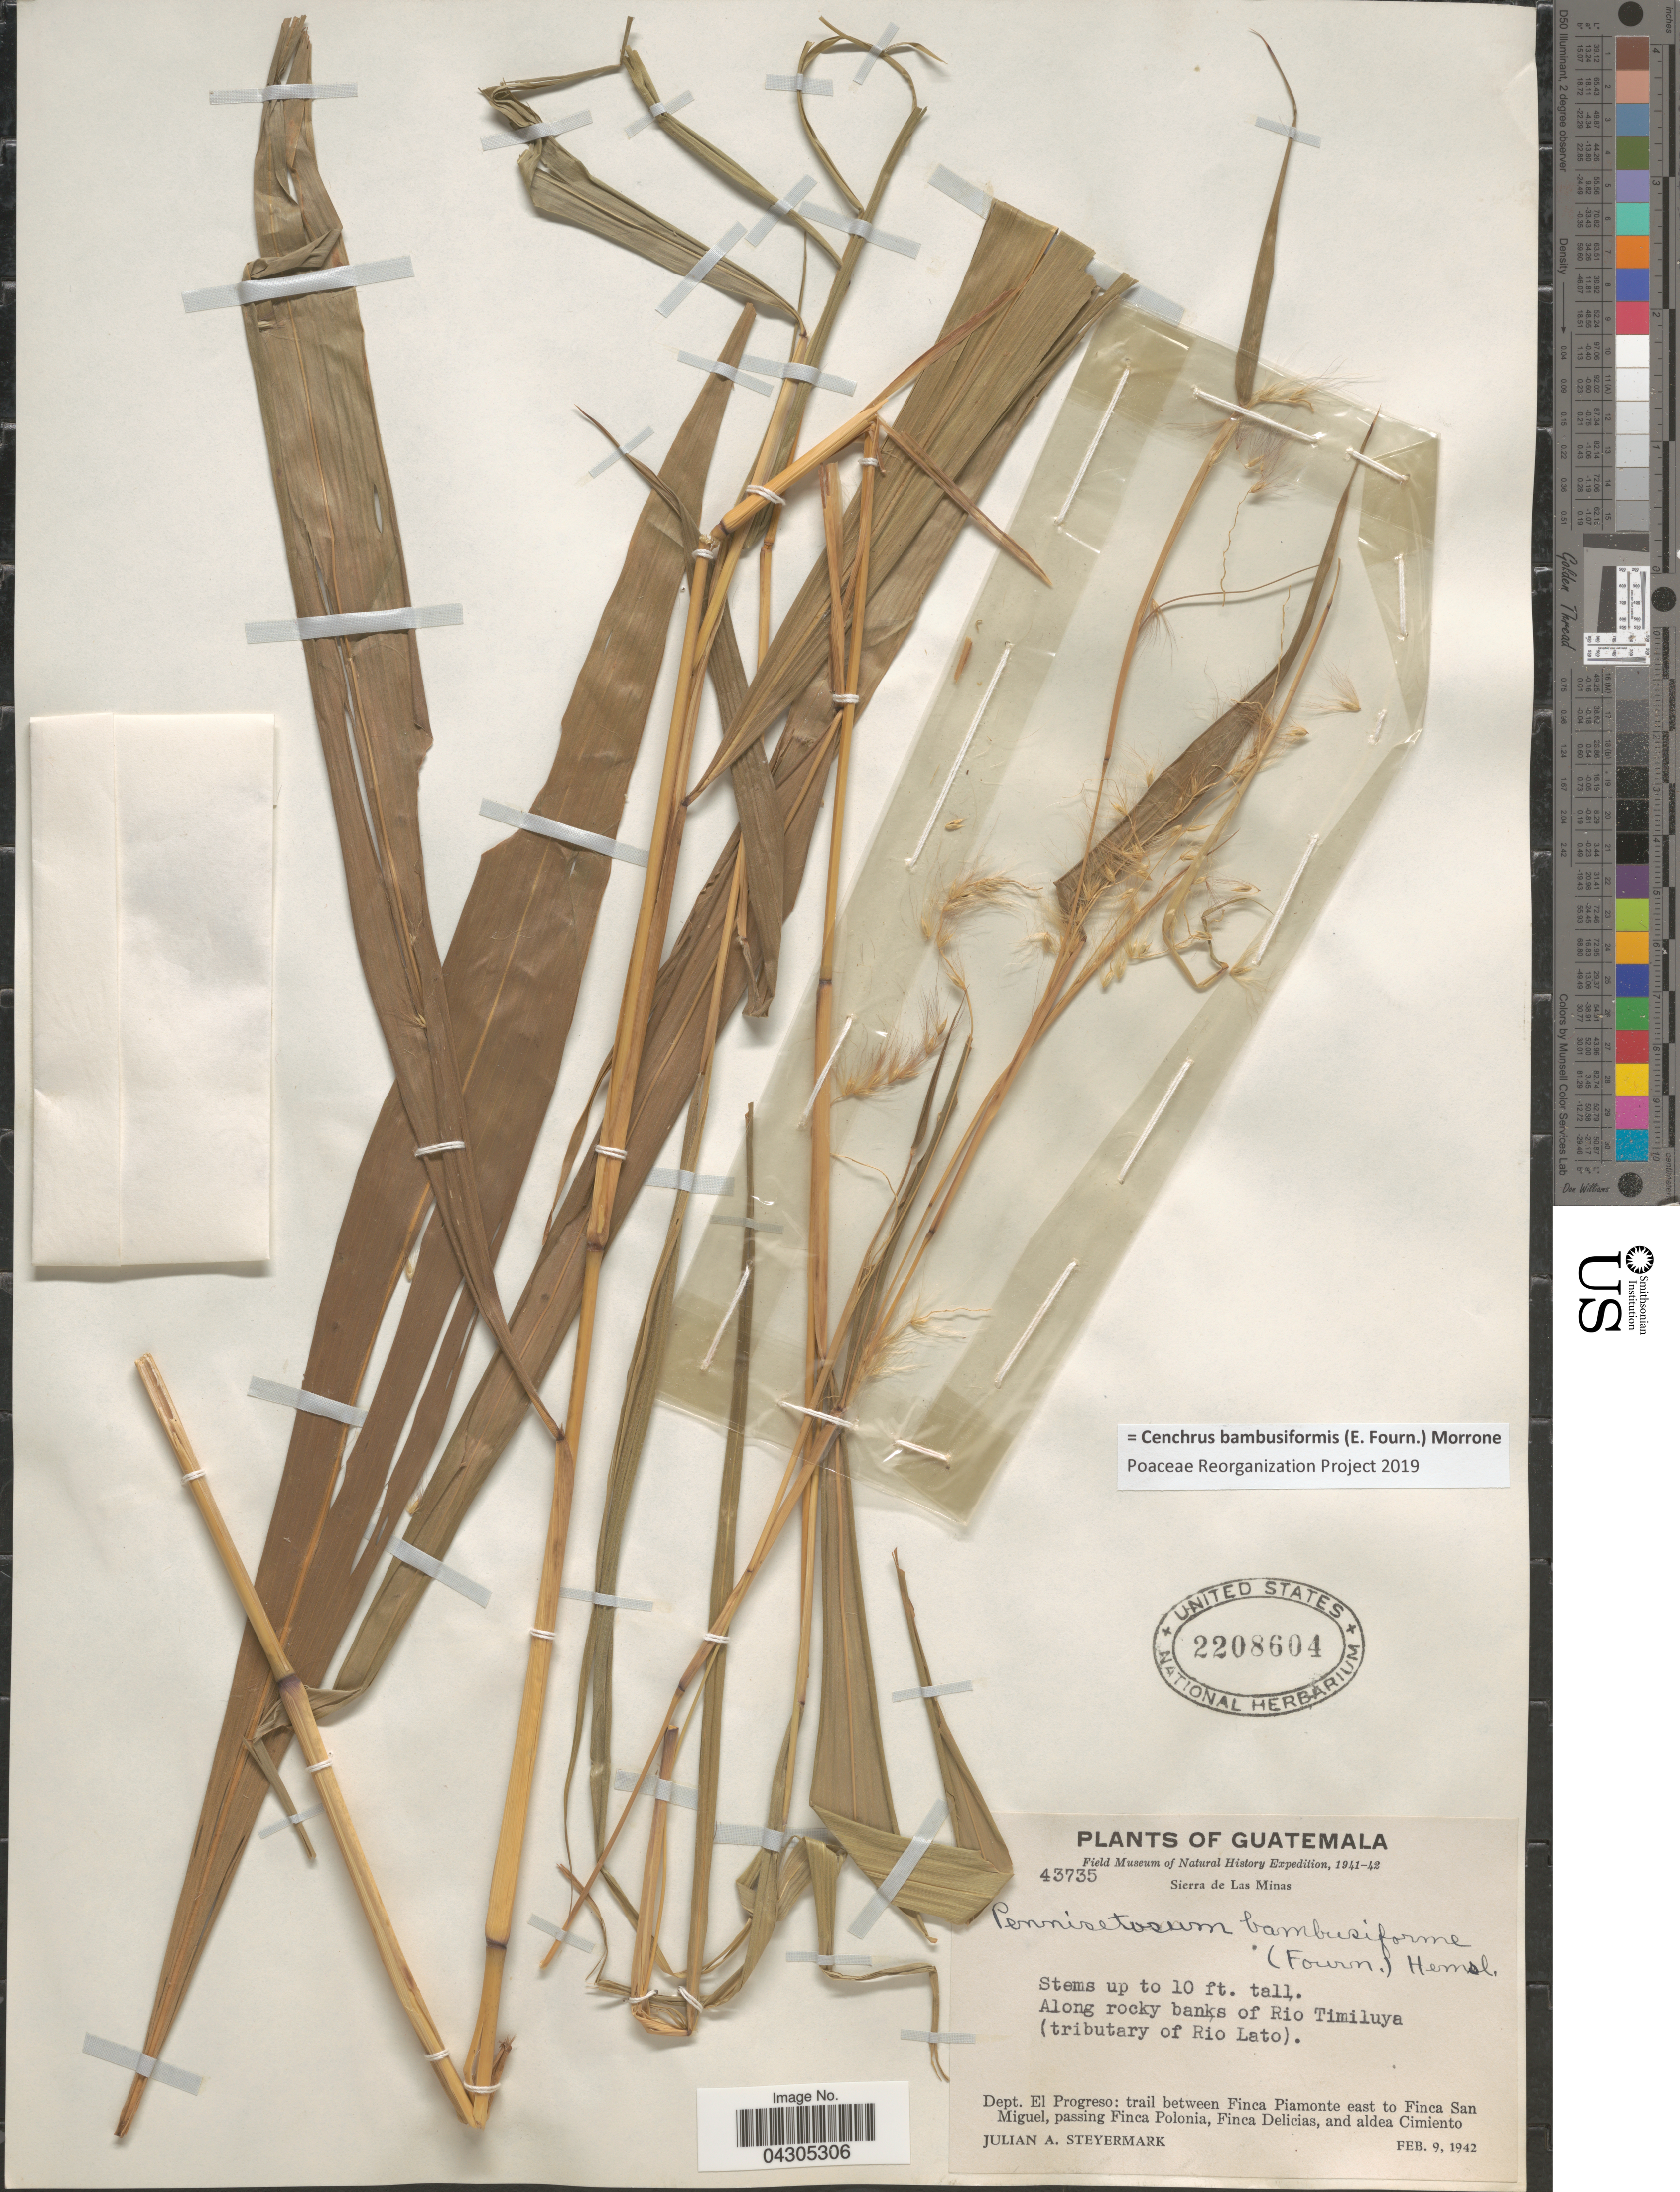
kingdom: Plantae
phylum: Tracheophyta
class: Liliopsida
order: Poales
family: Poaceae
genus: Cenchrus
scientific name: Cenchrus bambusiformis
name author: (E. Fourn.) Morrone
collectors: J. Steyermark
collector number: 43735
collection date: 1942-02-09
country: Guatemala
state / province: El Progreso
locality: Field Museum of Natural History Expedition, 1941-42. Sierra de Las Minas. Along rocky banks of Rio Timiluya (tributary of Rio Lato). Dept. El Progreso: trail between Finca Piamonte east to Finca San Miguel, passing Finca Polonia, Finca Delicias, and aldea Cimiento.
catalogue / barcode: US 2208604